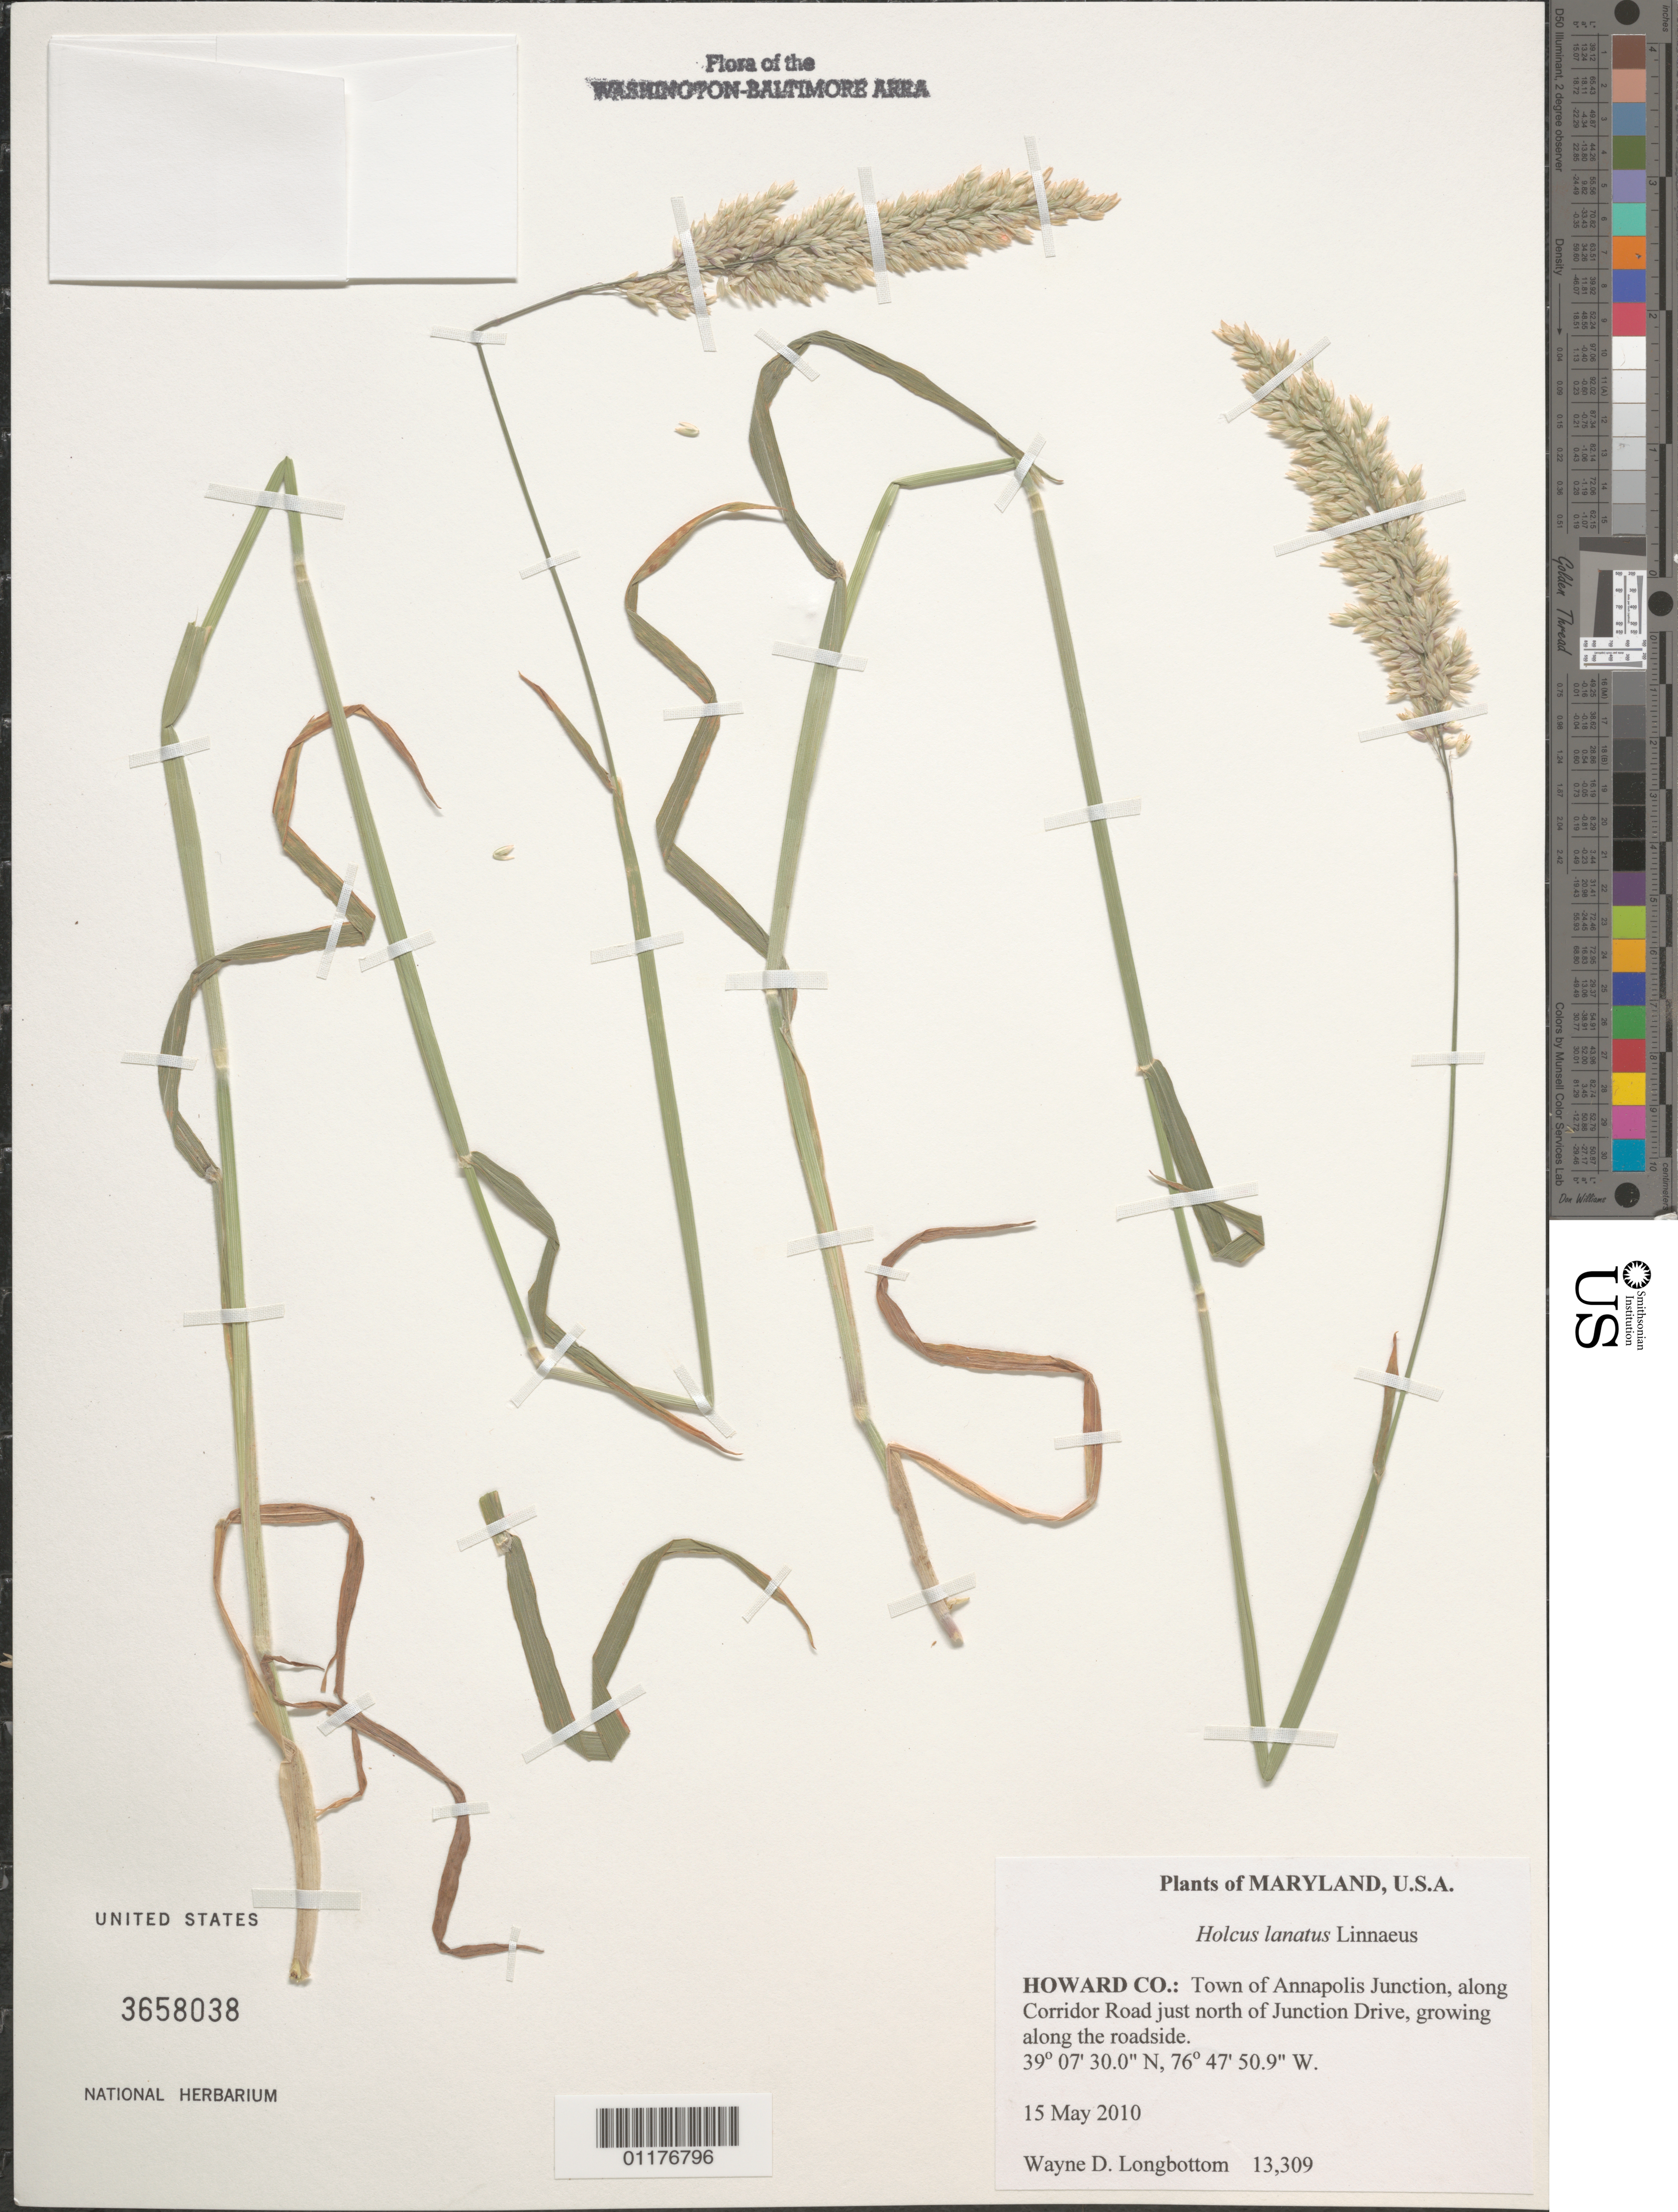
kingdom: Plantae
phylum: Tracheophyta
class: Liliopsida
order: Poales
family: Poaceae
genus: Holcus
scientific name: Holcus lanatus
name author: L.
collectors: D. Longbottom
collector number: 13309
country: United States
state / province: Maryland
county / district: Howard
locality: Annapolis Junction, along Corridor Road just N of Junction Drive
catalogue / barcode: US 3658038